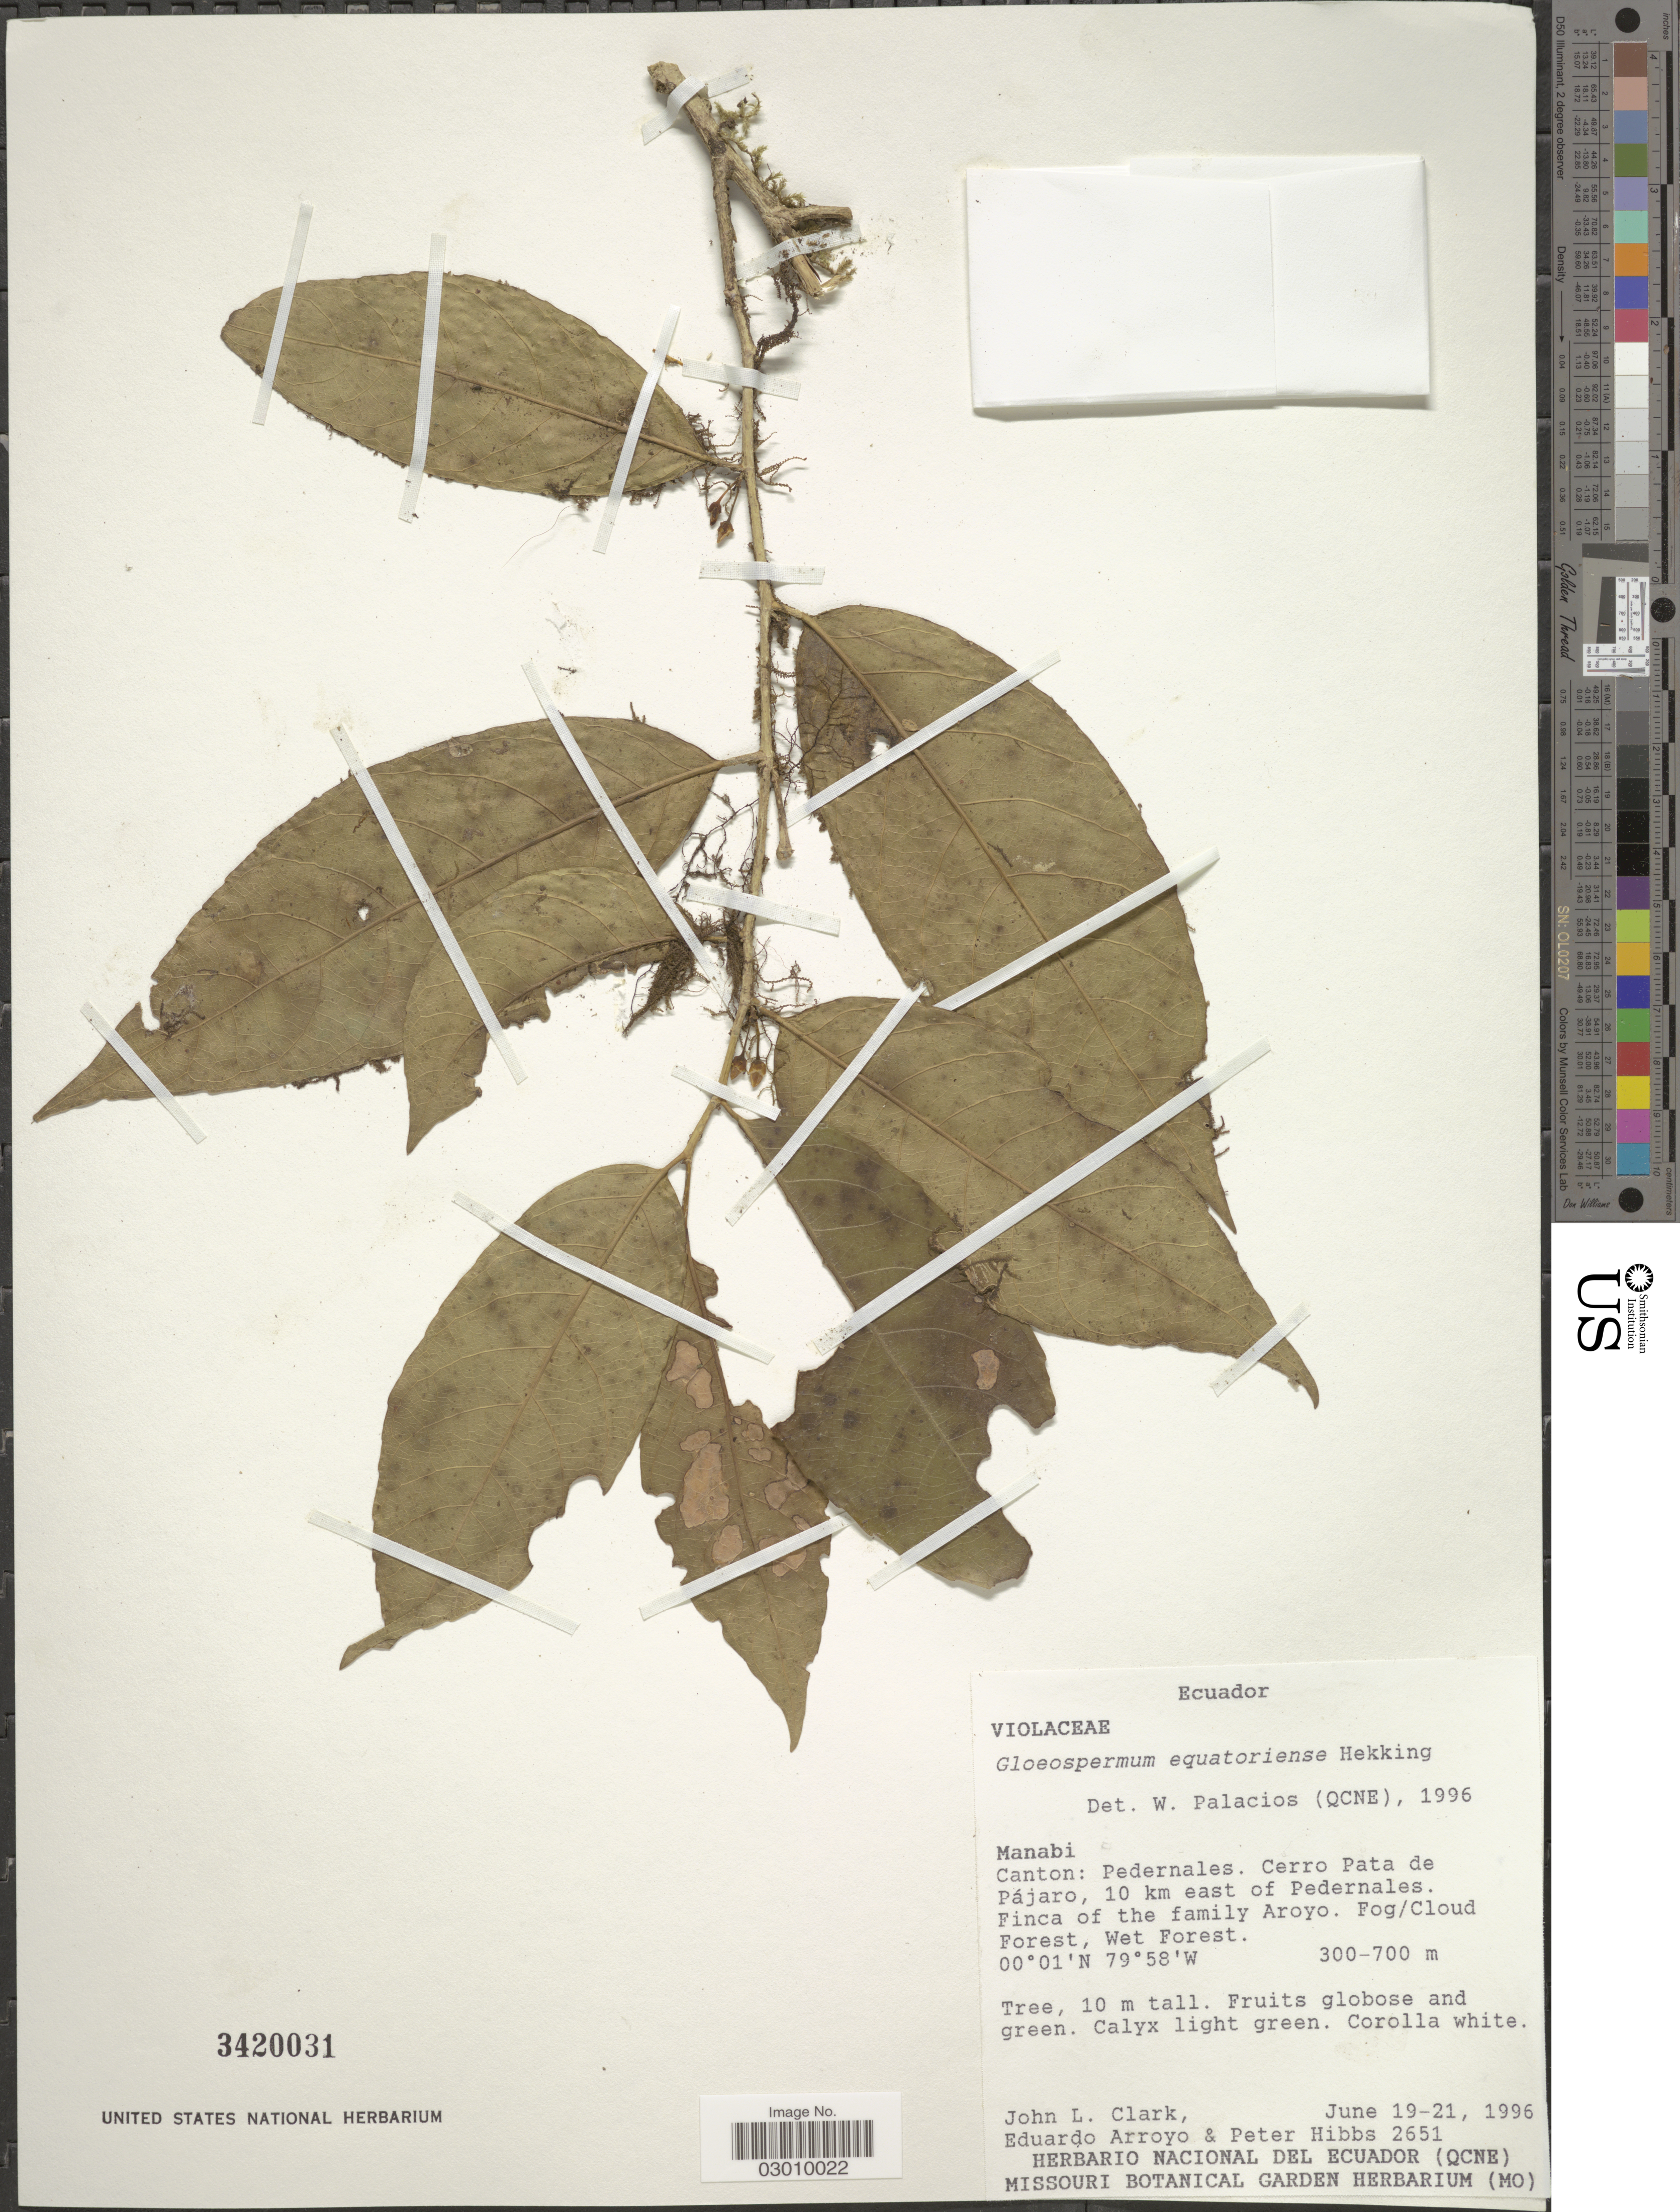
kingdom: Plantae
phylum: Tracheophyta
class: Magnoliopsida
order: Malpighiales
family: Violaceae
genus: Gloeospermum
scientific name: Gloeospermum equatoriense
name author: Hekking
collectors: J. L. Clark, E. Arroyo & P. Hibbs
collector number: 2651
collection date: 1996-06-19/1996-06-21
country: Ecuador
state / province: Manabí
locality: Canton: Pedernales, Cerro Pata de Pájaro, 10 km east of Pedernales, Finca of the family Aroyo.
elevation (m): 300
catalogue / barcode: US 3420031